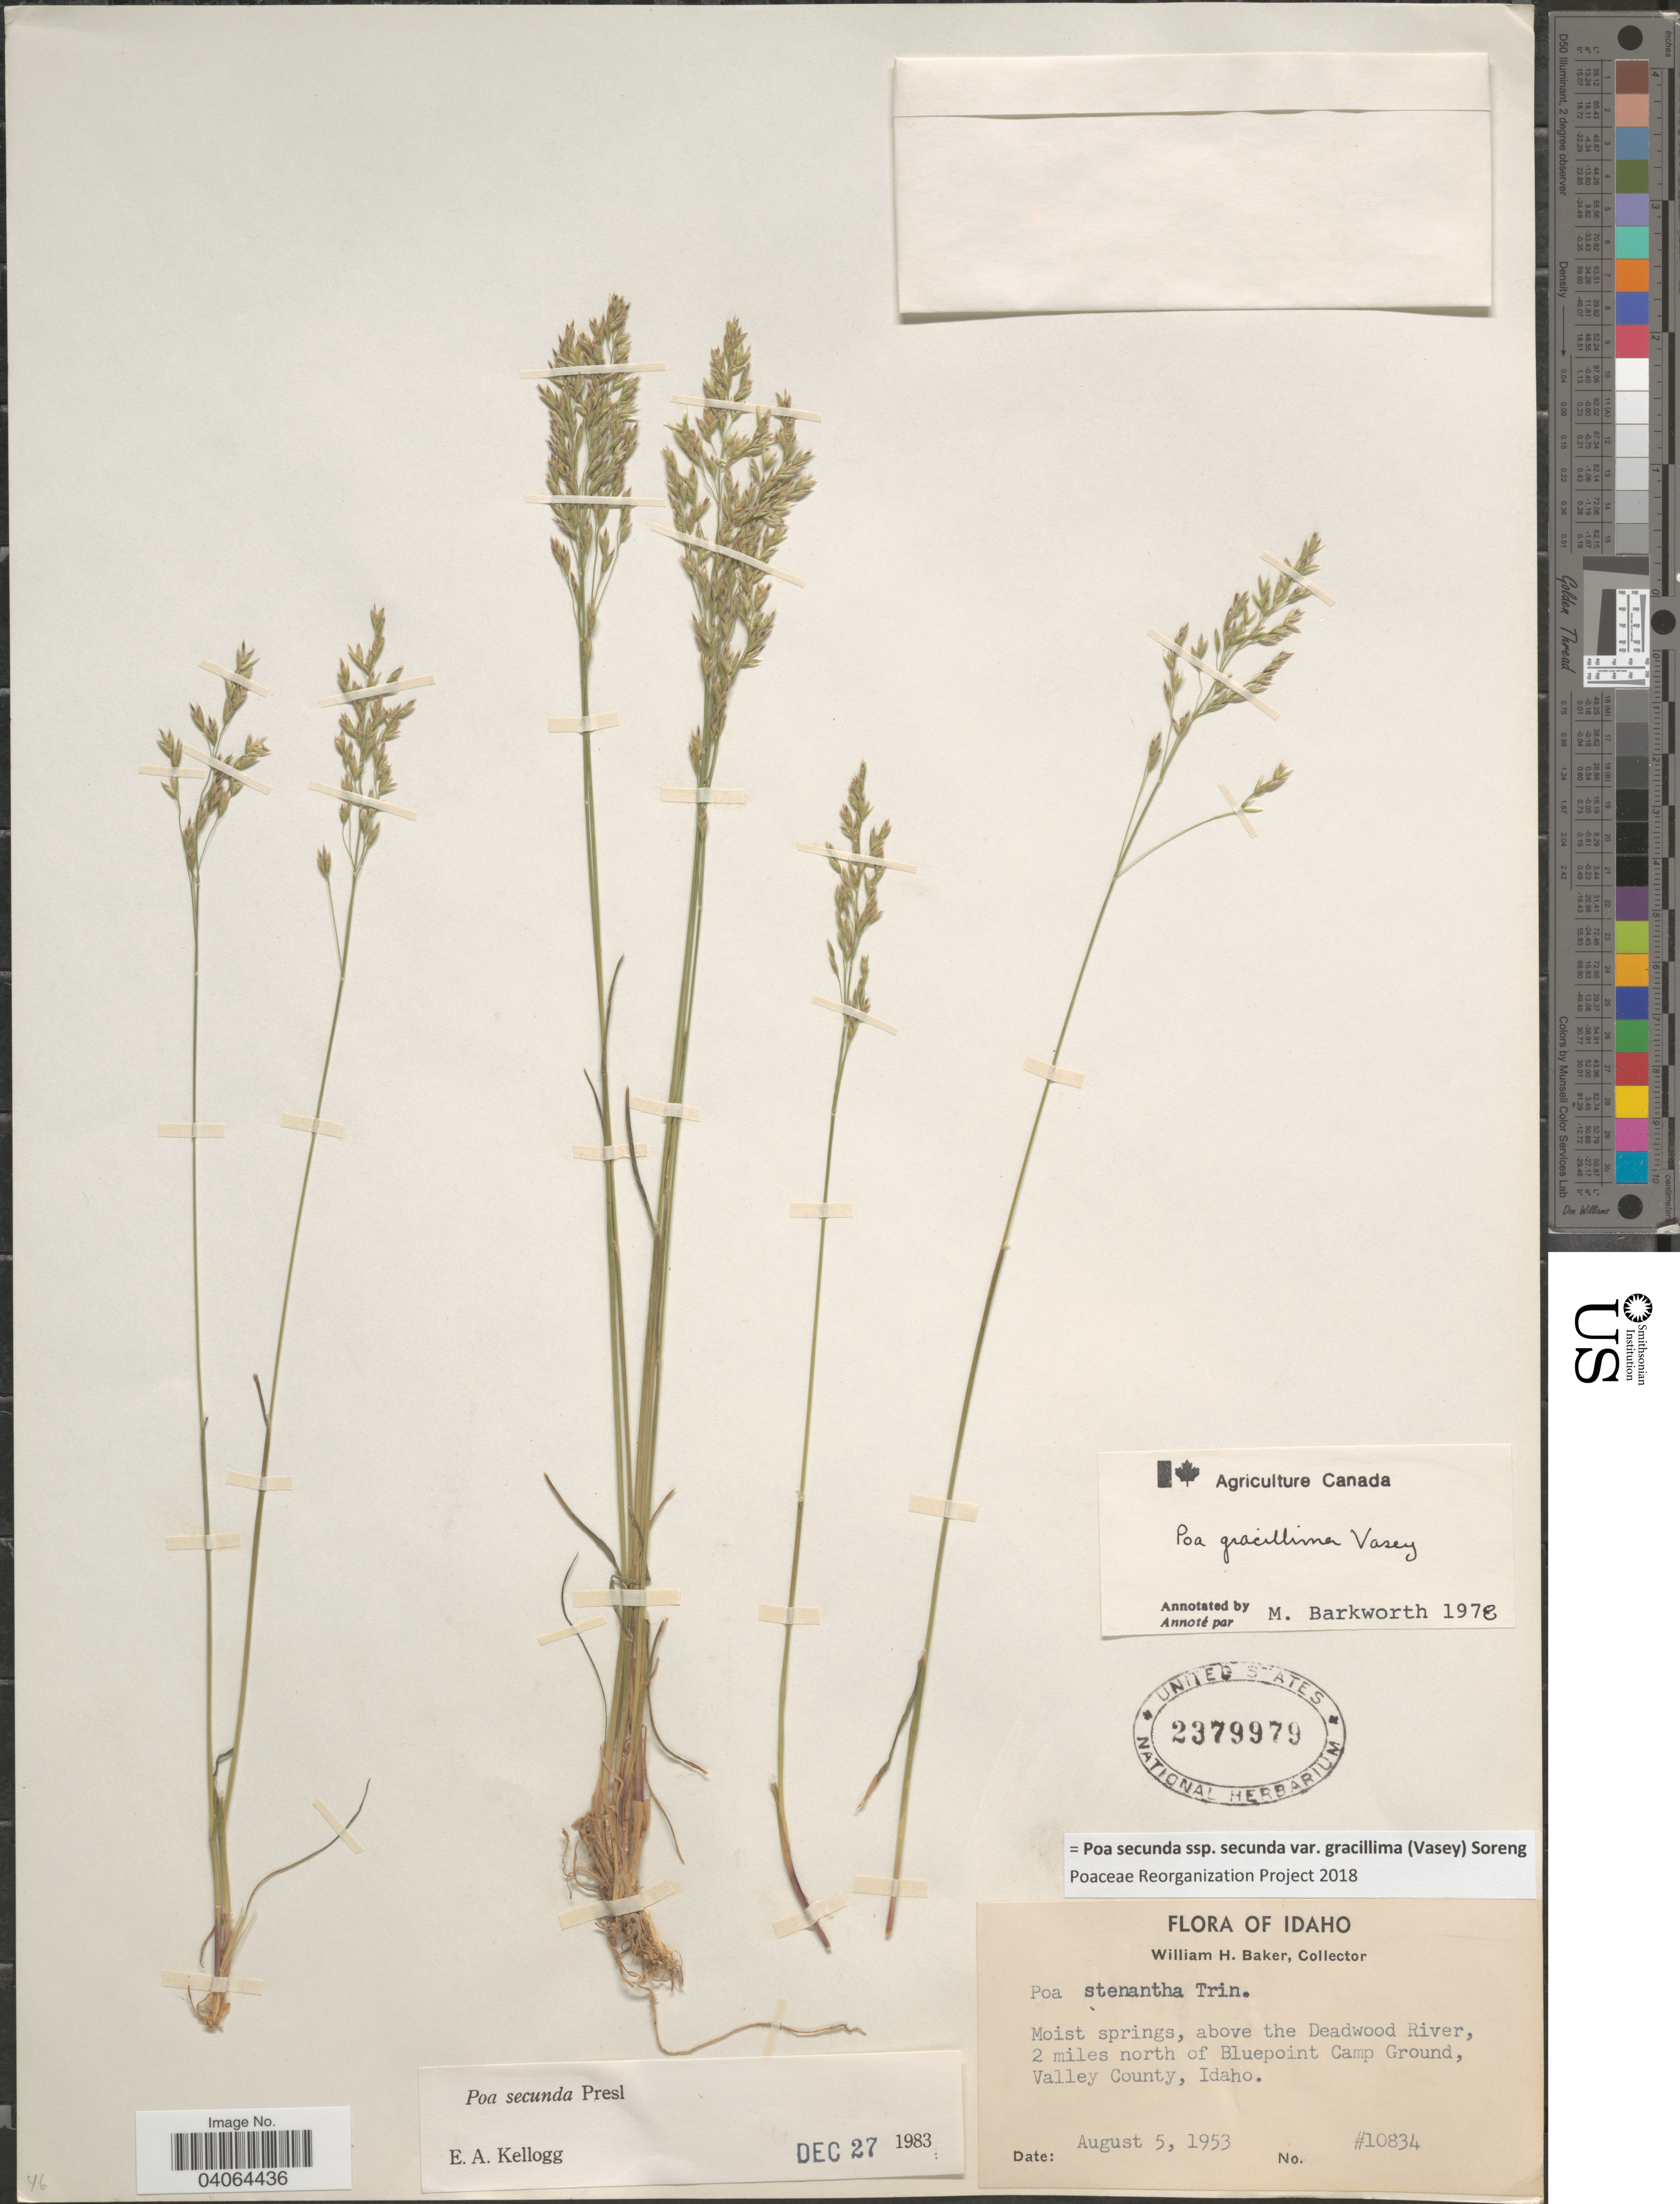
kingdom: Plantae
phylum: Tracheophyta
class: Liliopsida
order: Poales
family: Poaceae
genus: Poa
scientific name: Poa secunda subsp. secunda var. gracillima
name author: (Vasey) Soreng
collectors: W. H. Baker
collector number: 10834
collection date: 1953-08-05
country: United States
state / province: Idaho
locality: Above the Deadwood River, 2 miles north of Bluepoint Camp Ground, Valley County.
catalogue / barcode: US 2379979